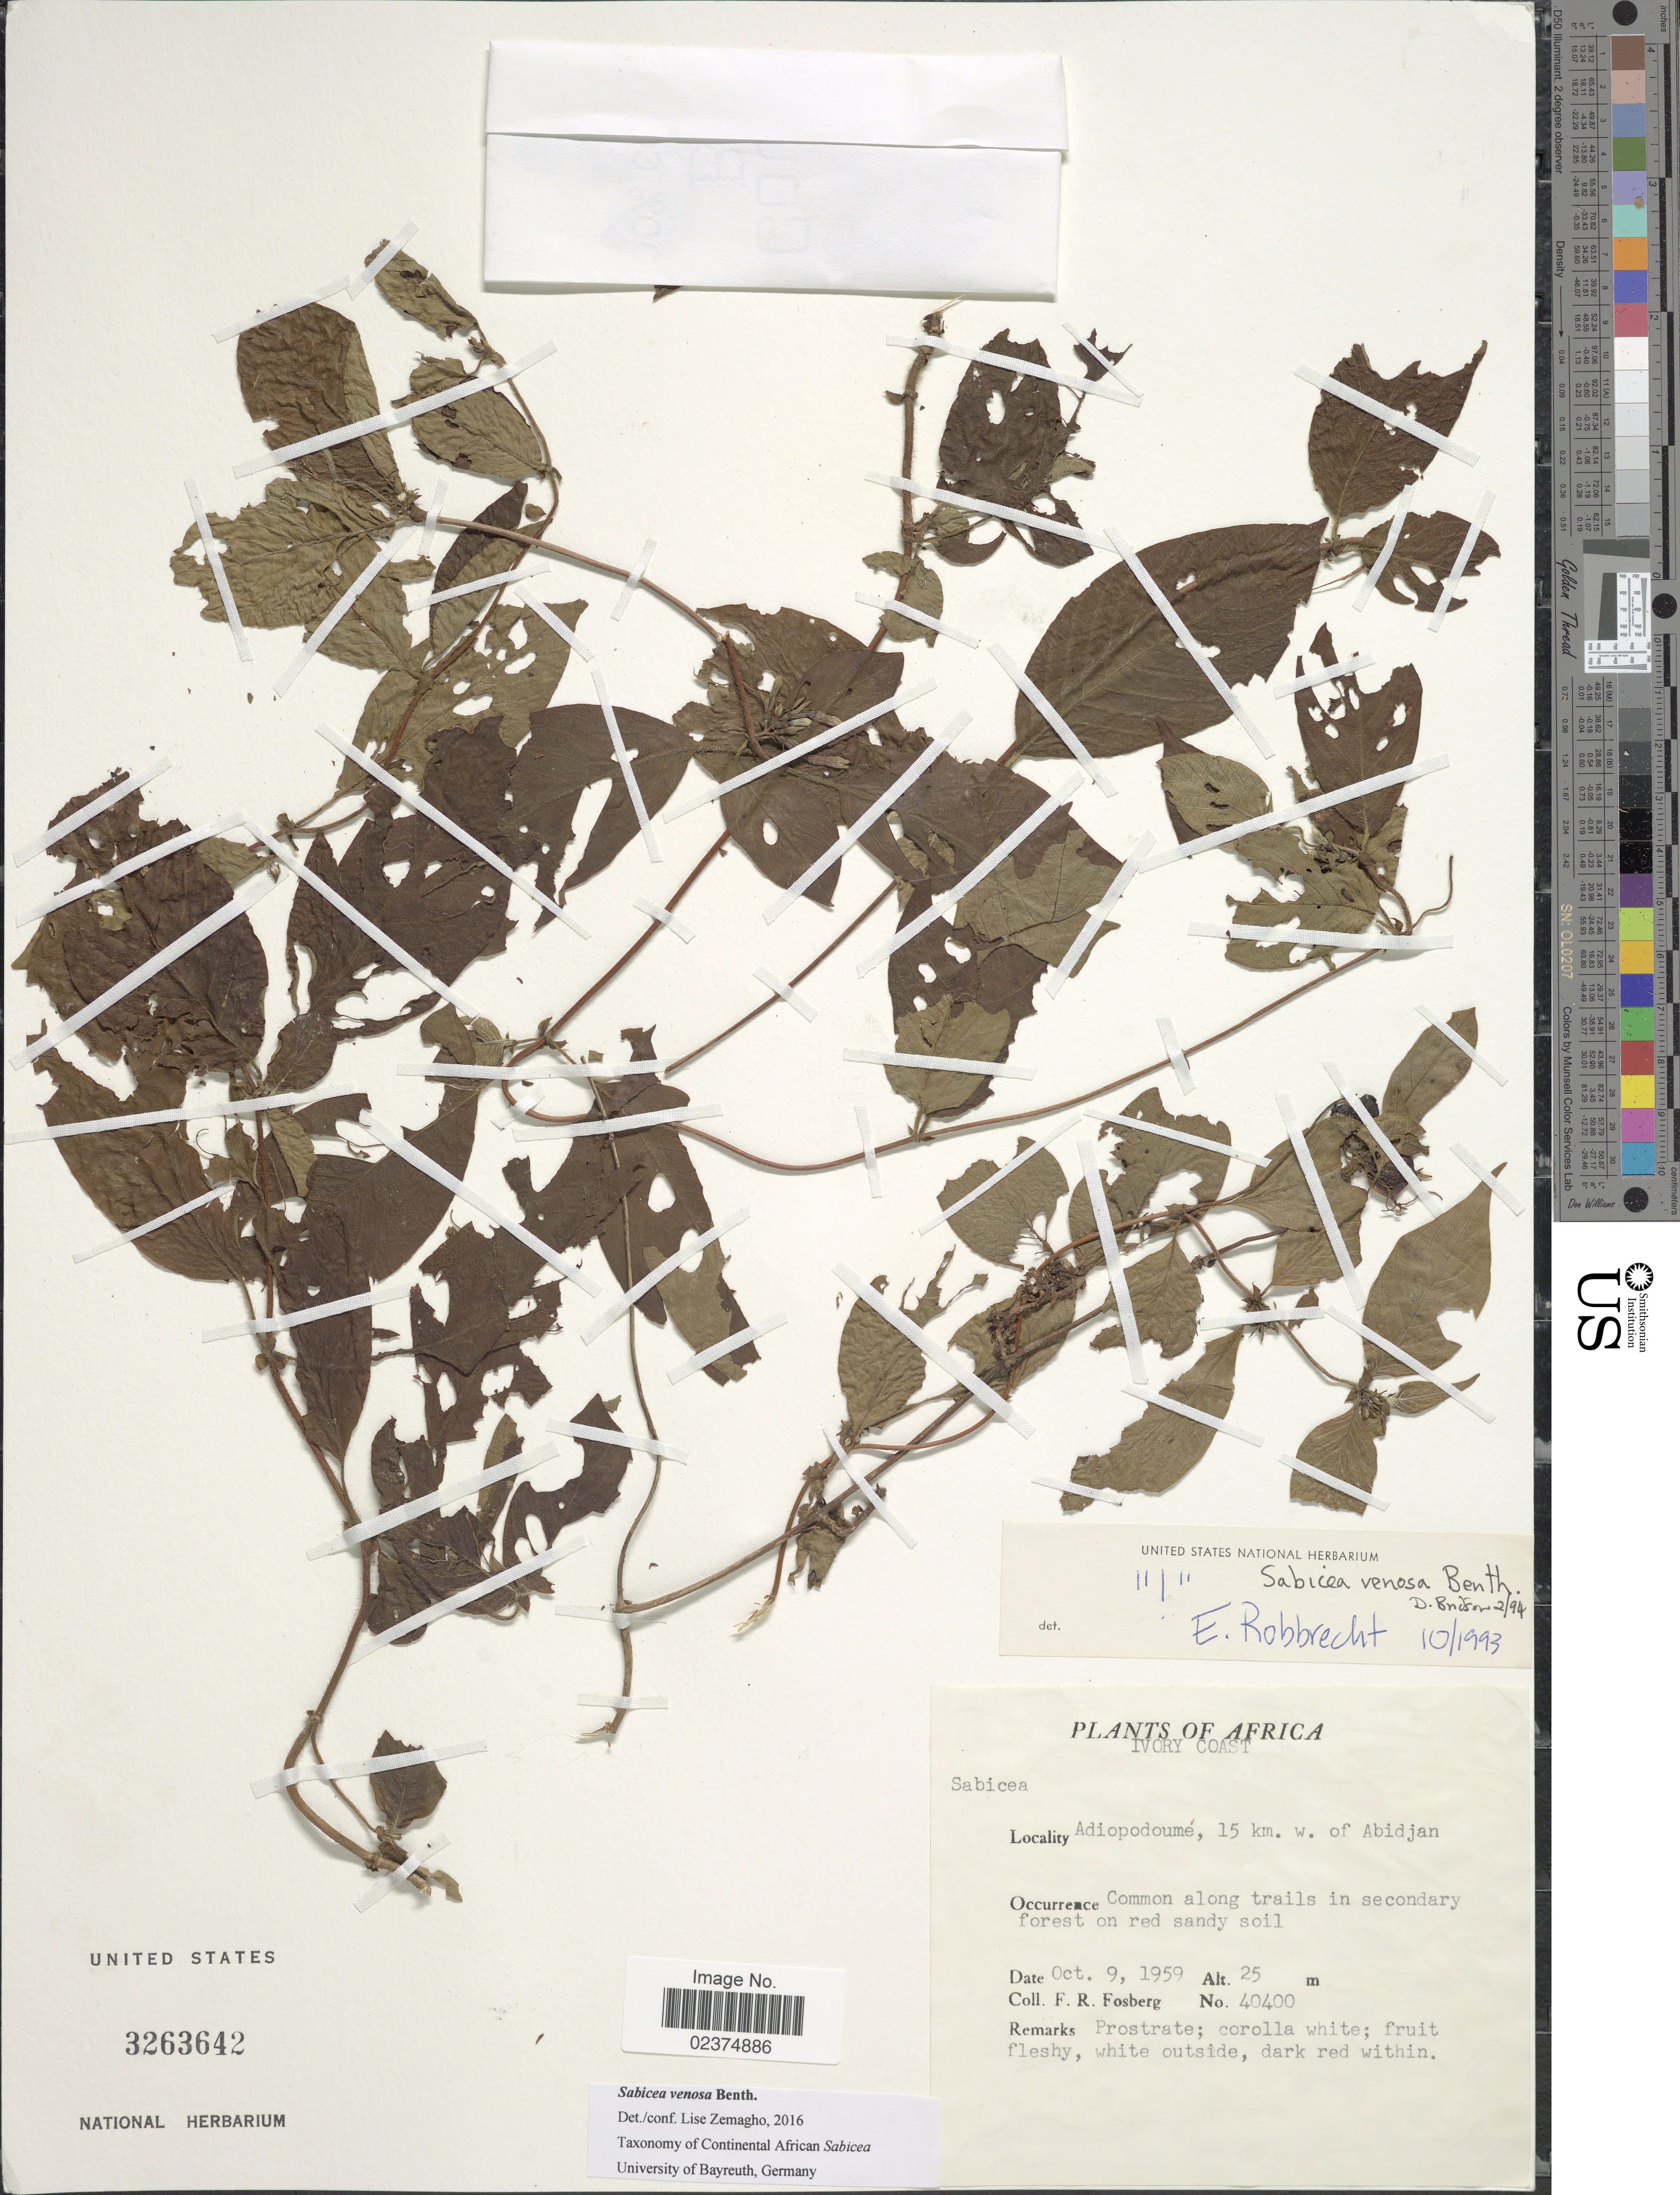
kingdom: Plantae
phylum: Tracheophyta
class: Magnoliopsida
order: Gentianales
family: Rubiaceae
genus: Sabicea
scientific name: Sabicea venosa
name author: Benth.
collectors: F. R. Fosberg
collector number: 40400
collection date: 1959-10-09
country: Ivory Coast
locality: Adiopodoume, 15 km. w. of Abidjan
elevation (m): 25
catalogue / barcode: US 3263642